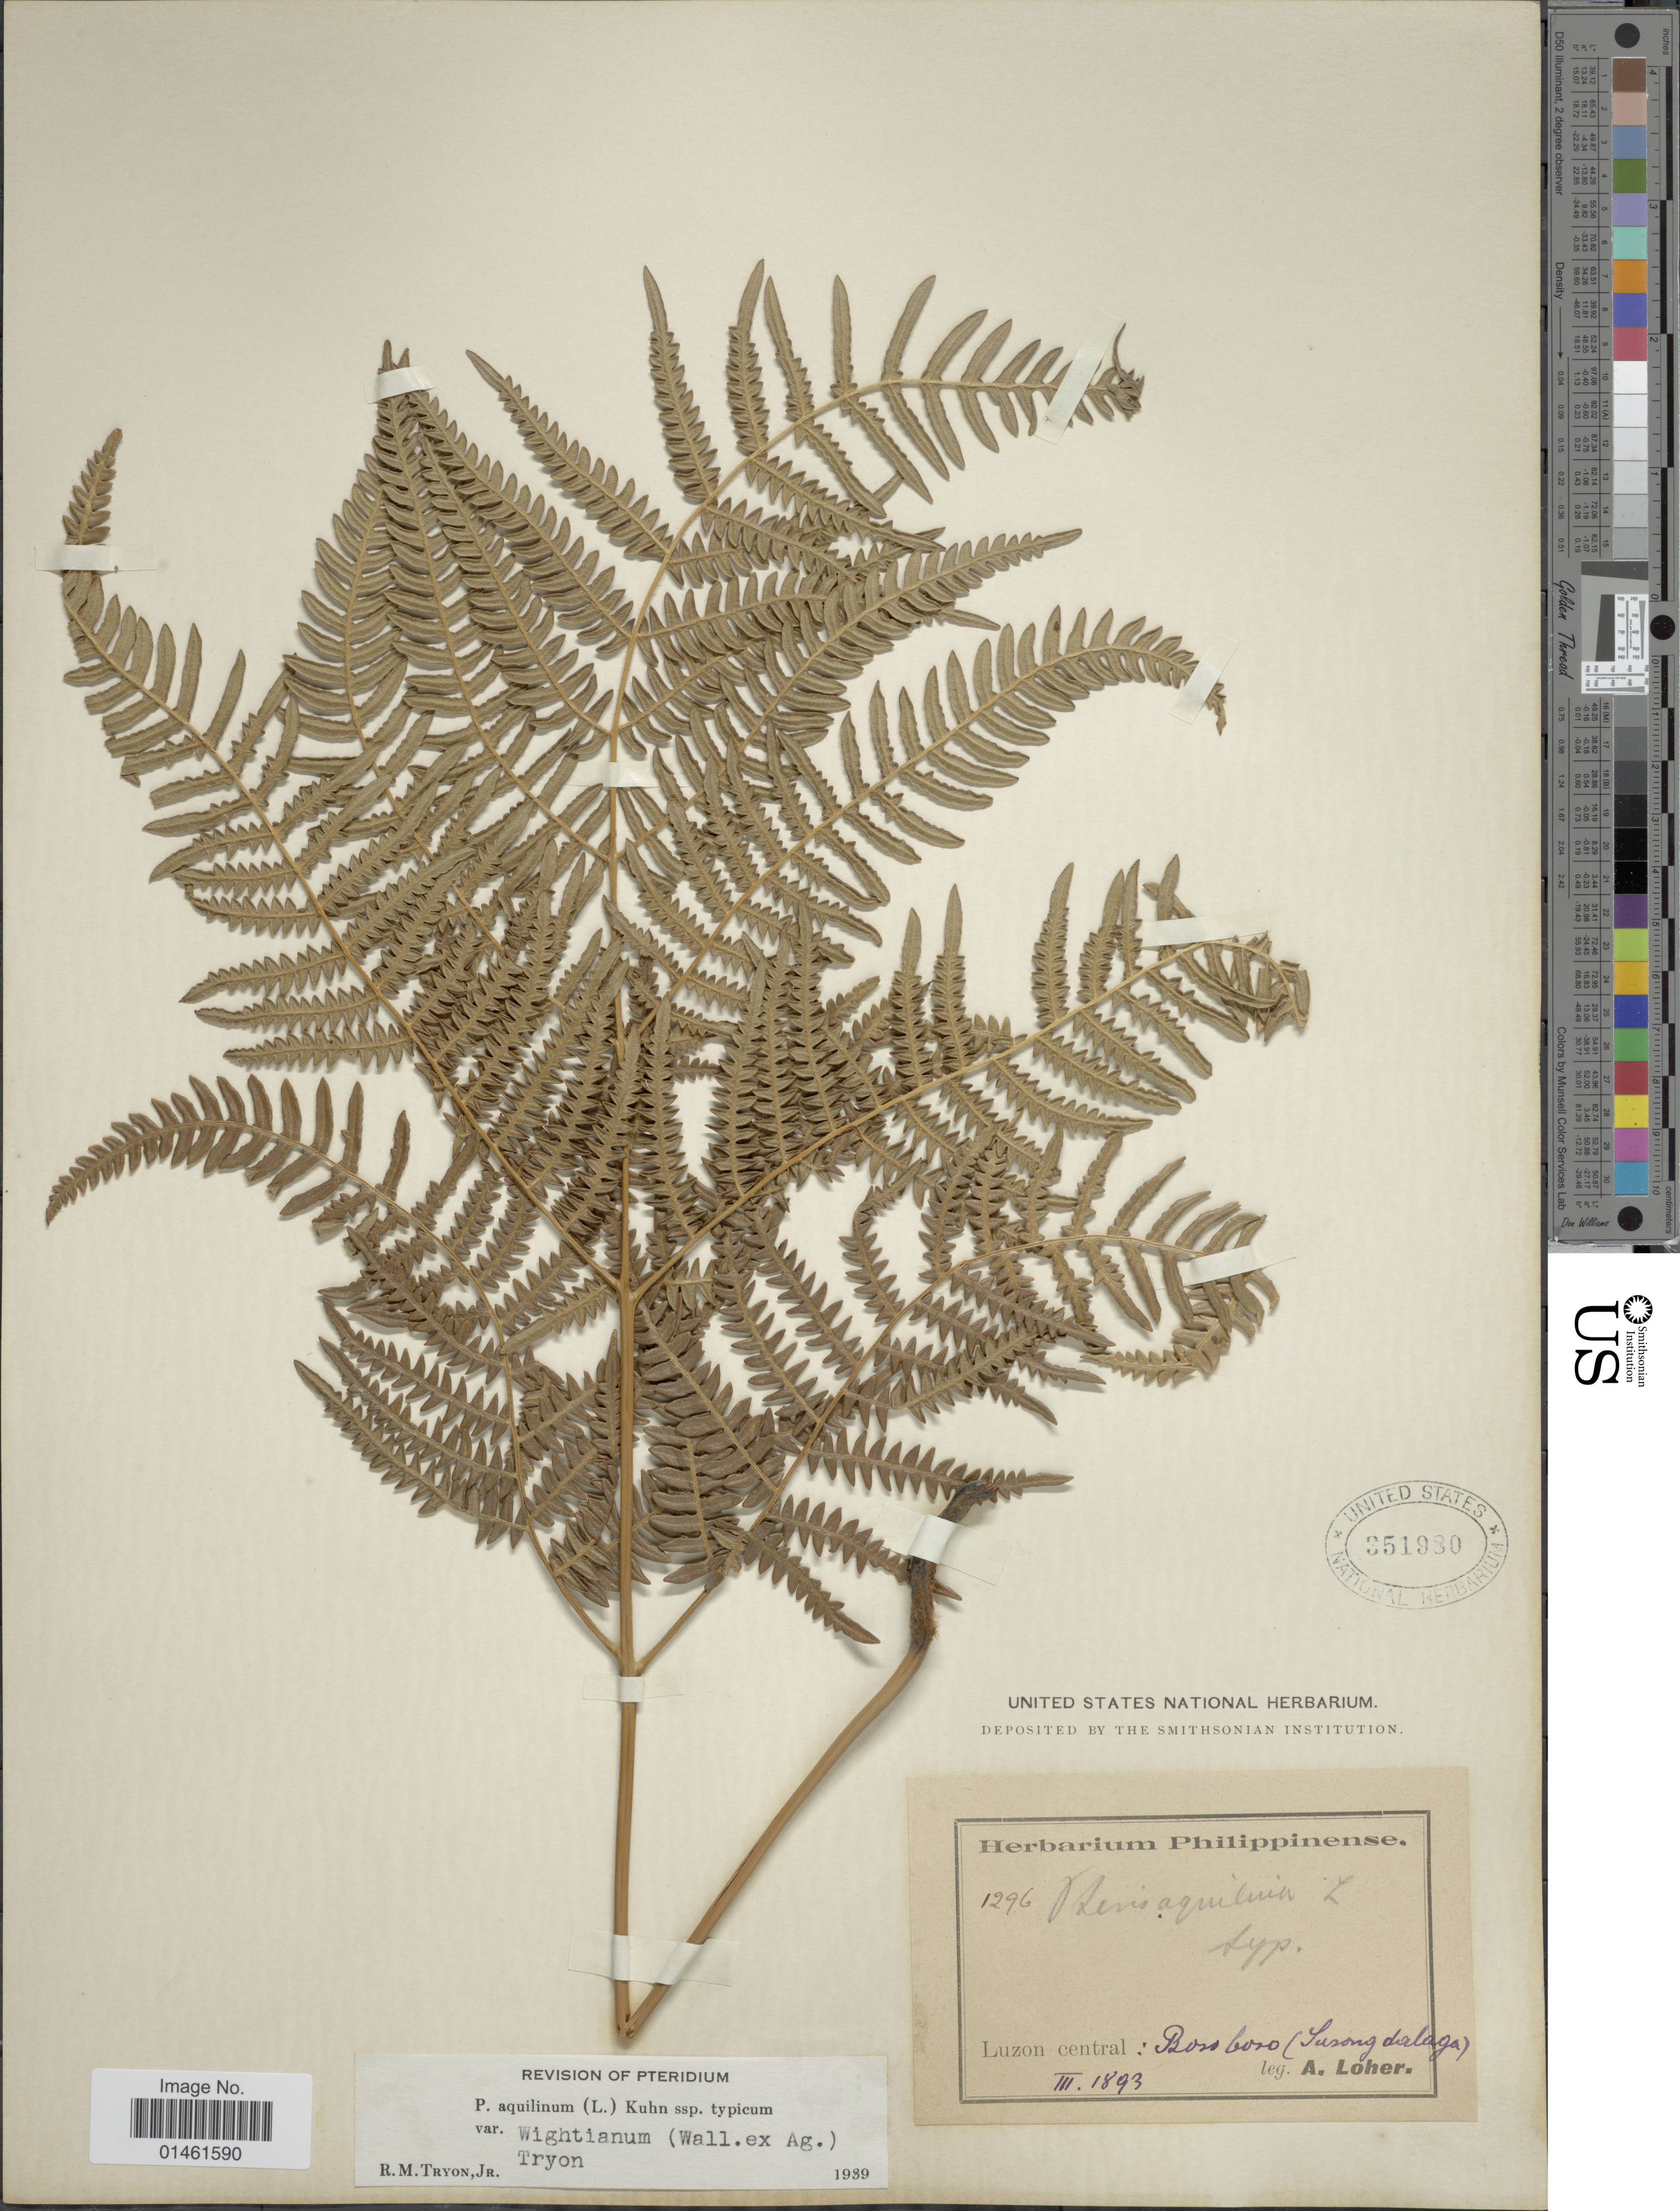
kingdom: Plantae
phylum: Tracheophyta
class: Polypodiopsida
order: Polypodiales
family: Dennstaedtiaceae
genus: Pteridium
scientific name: Pteridium aquilinum var. wightianum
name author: (J. Agardh) R.M. Tryon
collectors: A. Loher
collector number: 1296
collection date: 1893-03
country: Philippines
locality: Luzon central: Bosoboso(Lusong Dalaga)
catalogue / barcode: US 351980